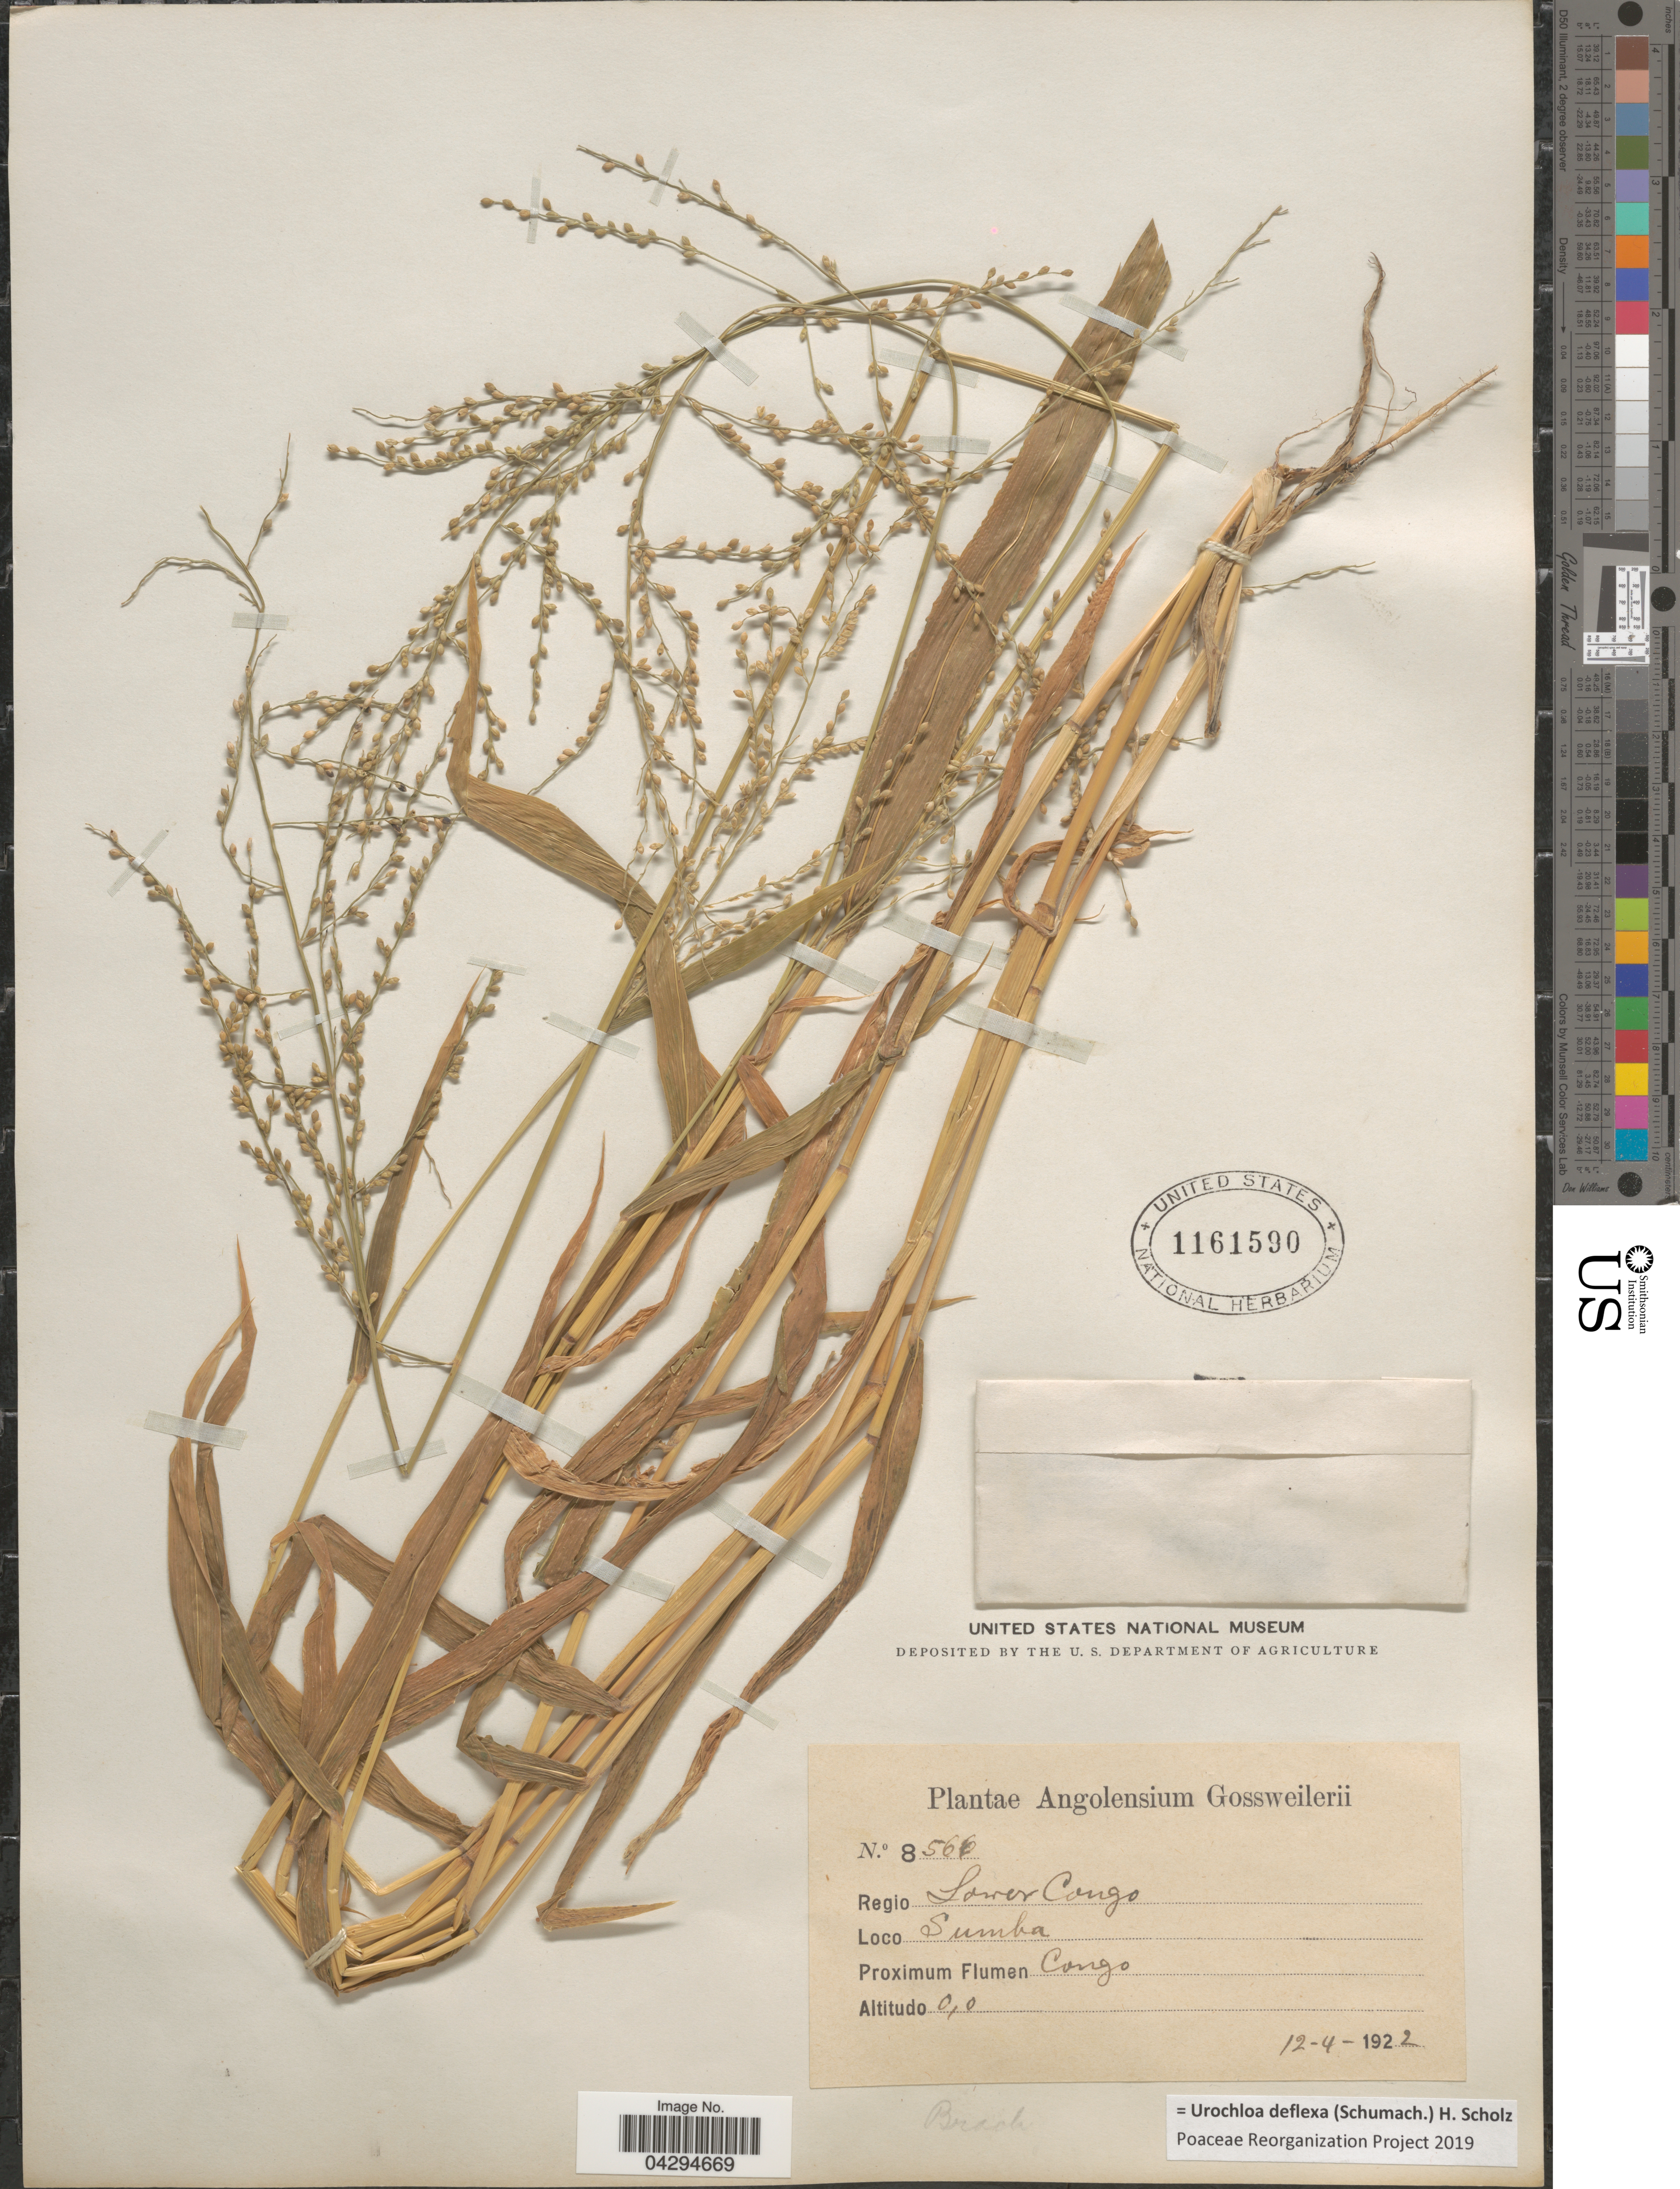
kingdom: Plantae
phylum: Tracheophyta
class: Liliopsida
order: Poales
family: Poaceae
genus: Urochloa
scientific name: Urochloa deflexa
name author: (Schumach.) H. Scholz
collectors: -. Gossweiler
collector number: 8566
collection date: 1922-04-12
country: Congo, Democratic Republic of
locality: Regio Lower Congo. Sumba. Proximum Flumen Congo.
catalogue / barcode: US 1161590